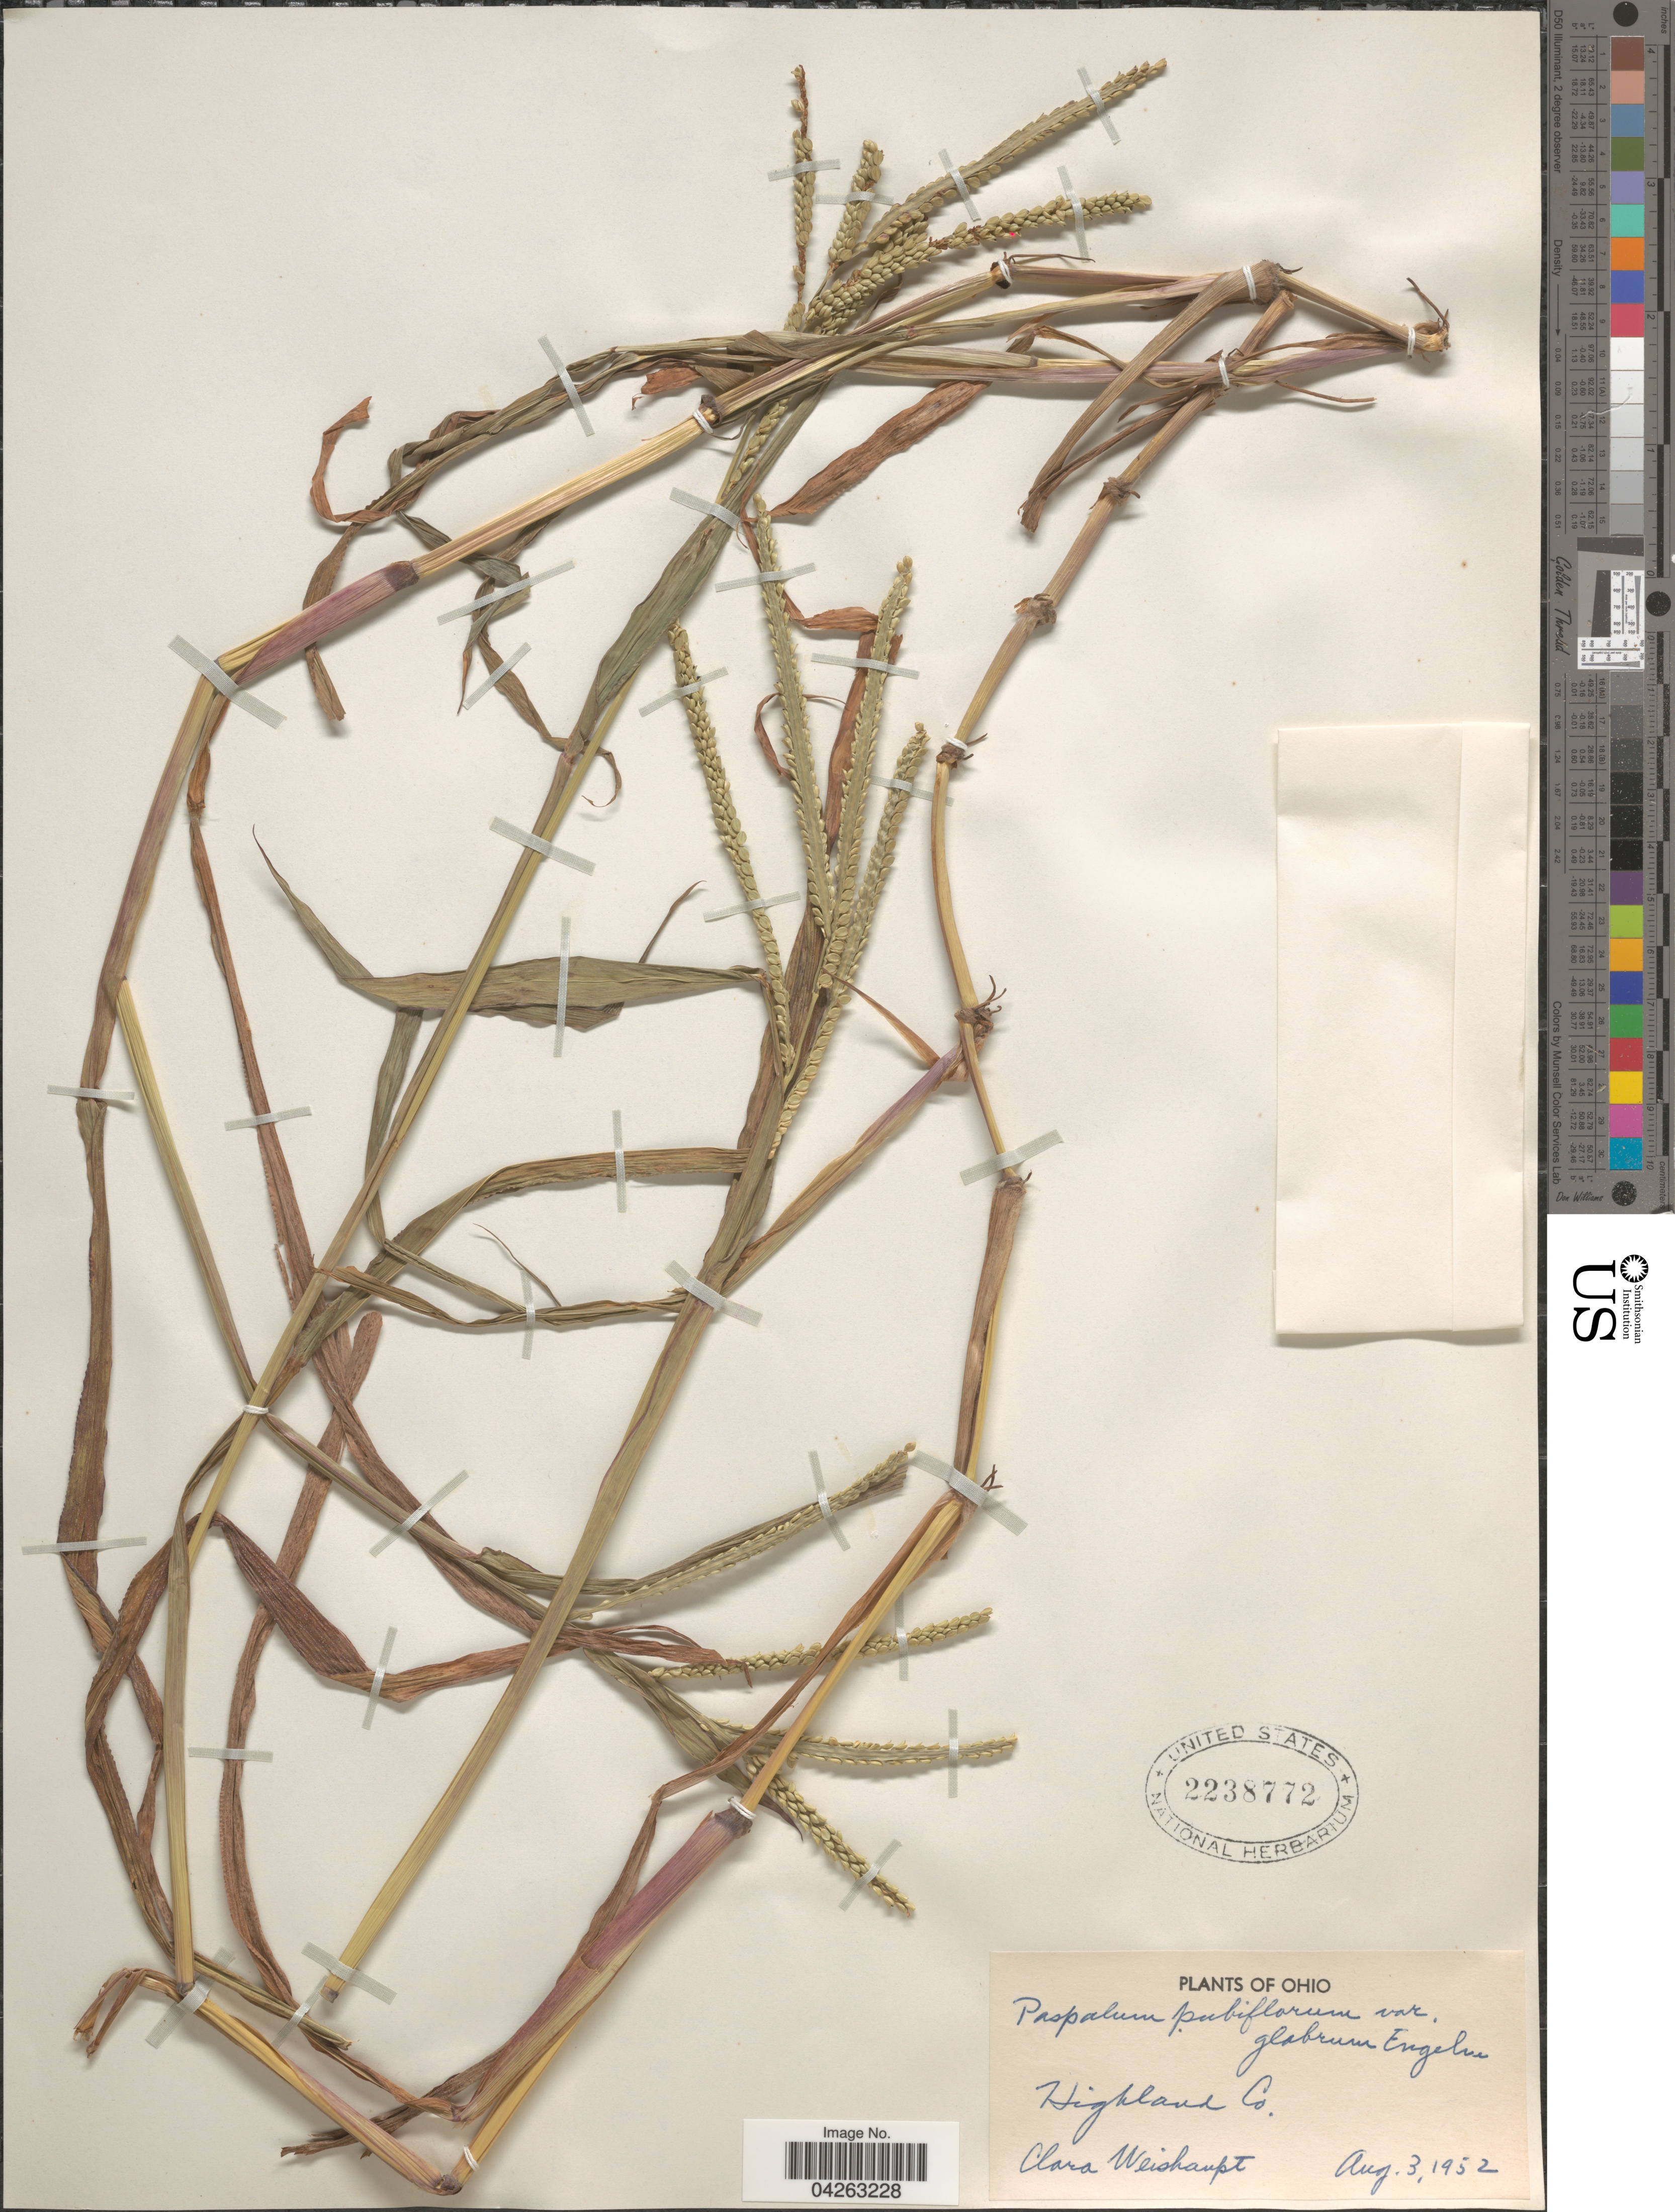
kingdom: Plantae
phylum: Tracheophyta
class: Liliopsida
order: Poales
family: Poaceae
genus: Paspalum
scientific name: Paspalum pubiflorum var. glabrum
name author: Vasey ex Scribn.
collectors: C. Weishaupt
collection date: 1952-08-03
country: United States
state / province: Ohio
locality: Highland Co.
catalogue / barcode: US 2238772